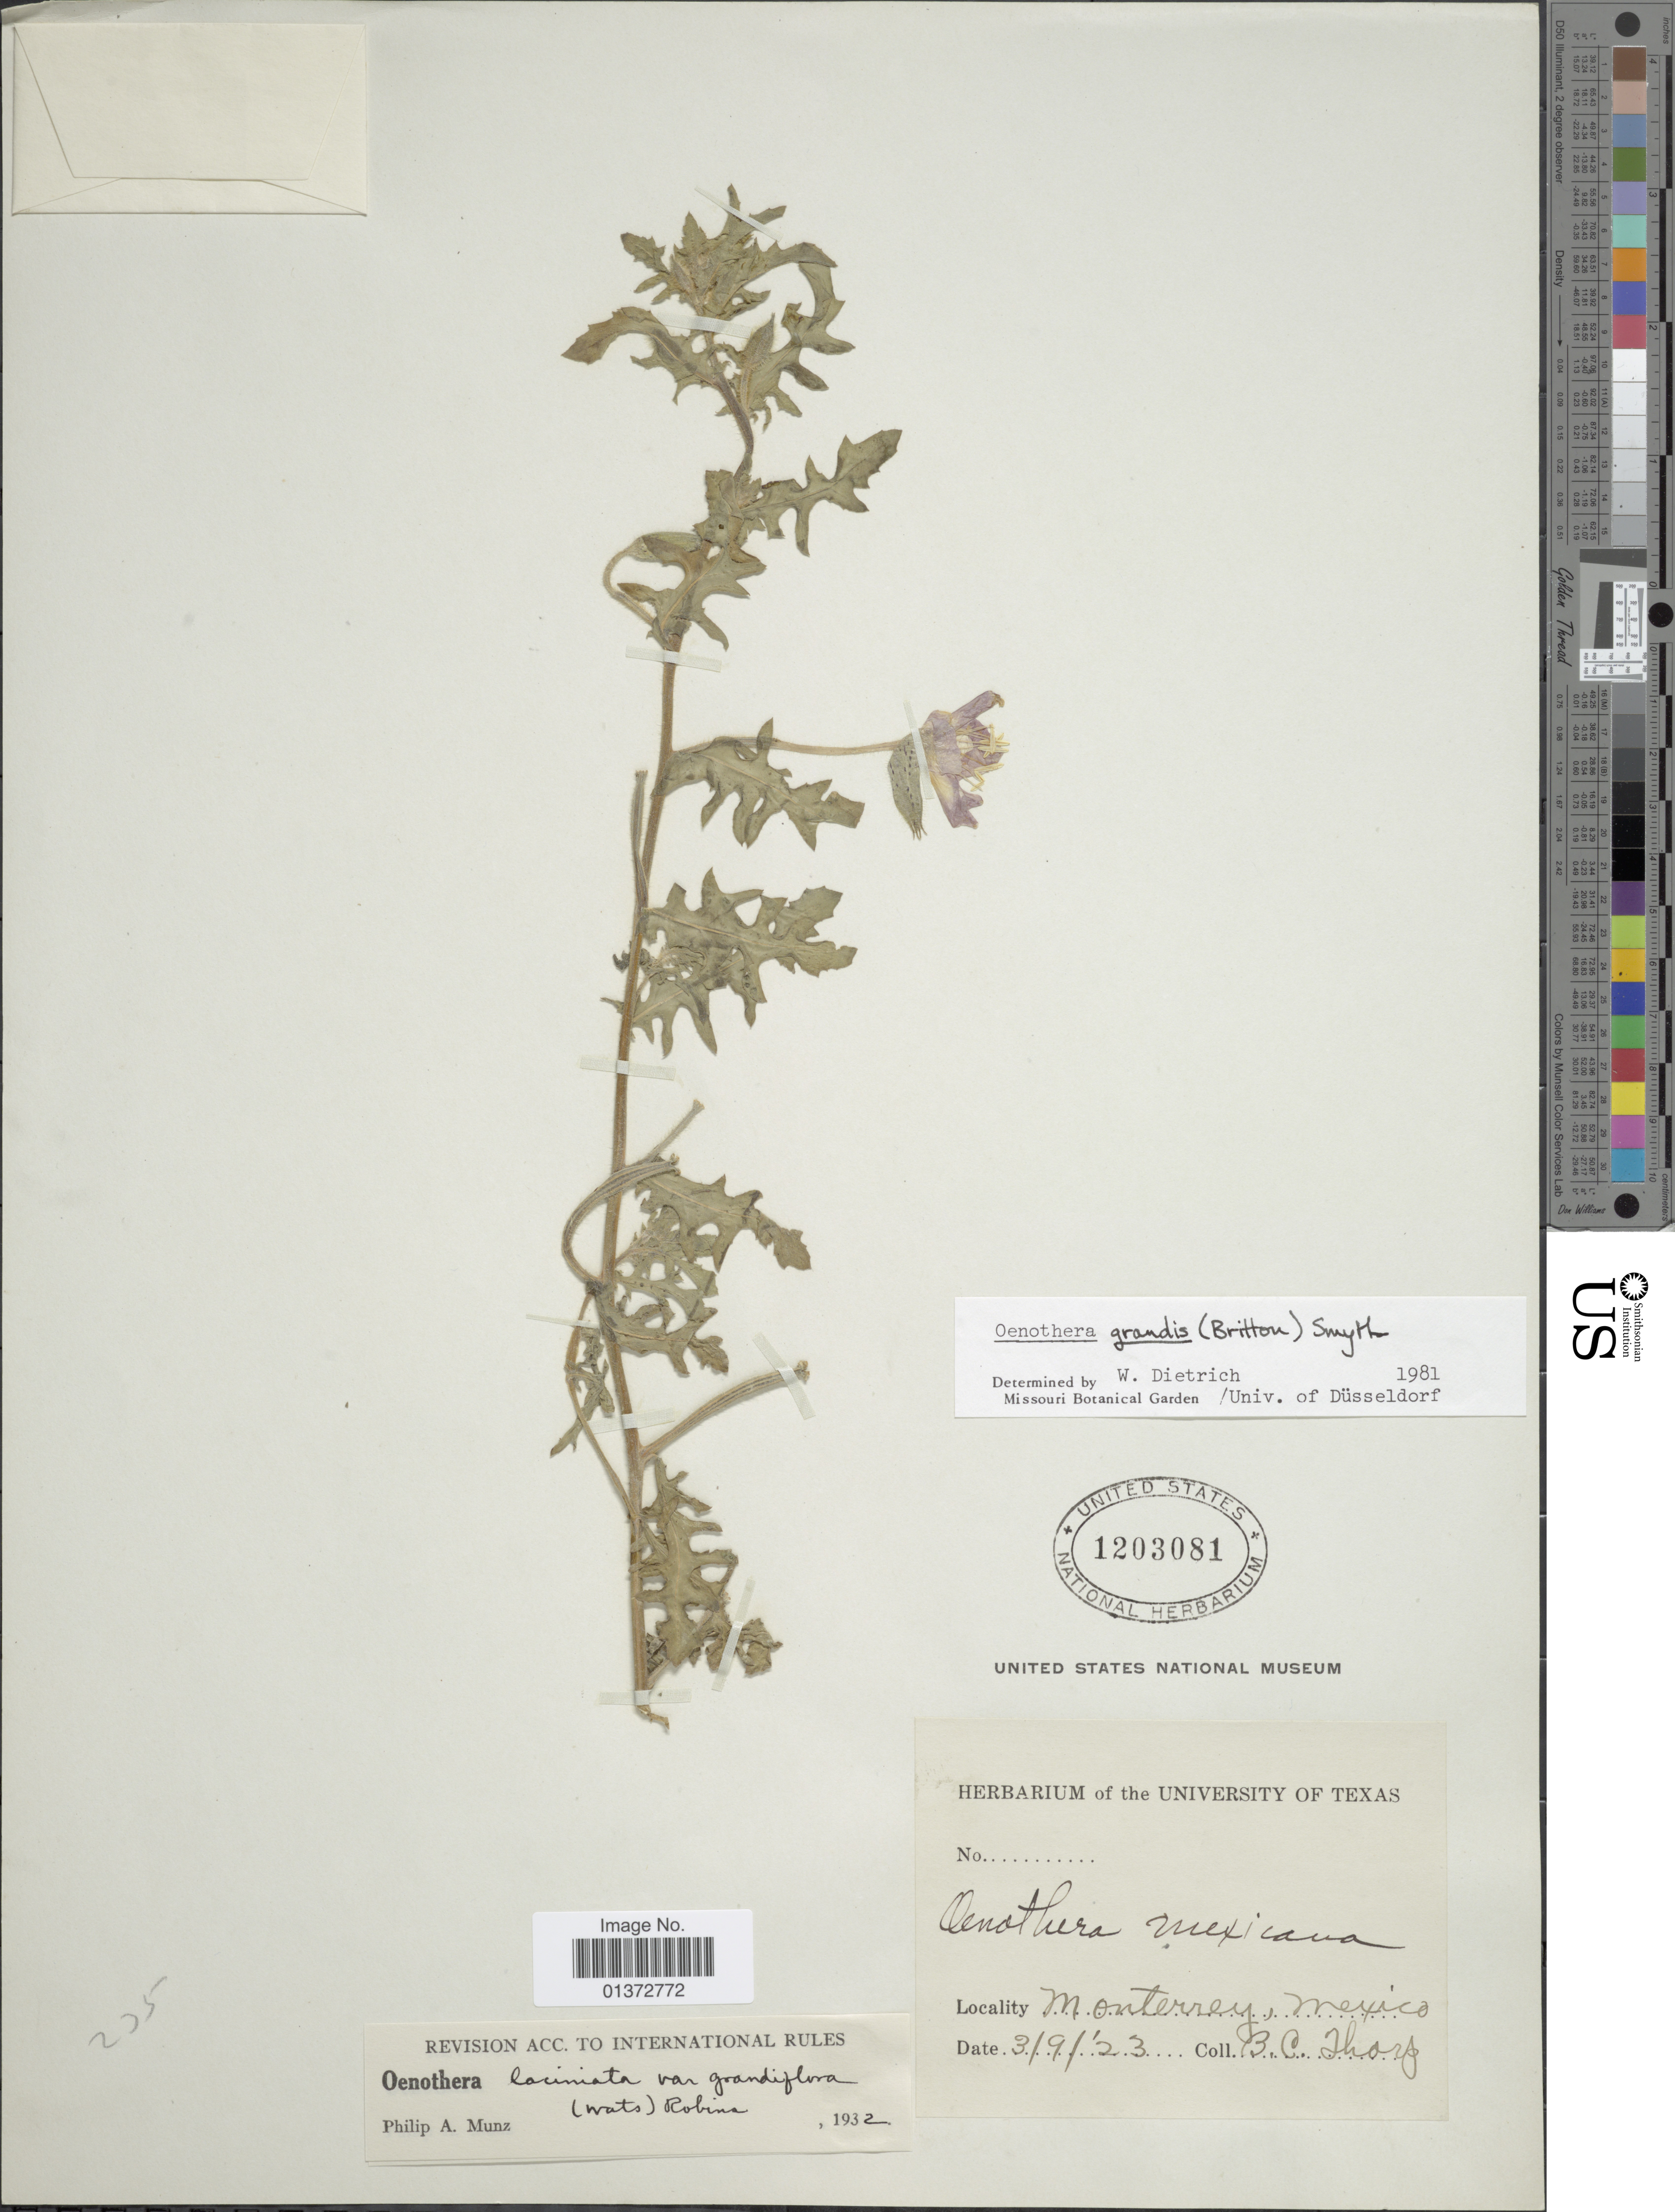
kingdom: Plantae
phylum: Tracheophyta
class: Magnoliopsida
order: Myrtales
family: Onagraceae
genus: Oenothera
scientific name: Oenothera grandis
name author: (Britton) Smyth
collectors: B. Thorp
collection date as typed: Transcribed d/m/y: 3/9/23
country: Mexico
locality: Monterrey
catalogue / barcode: US 1203081